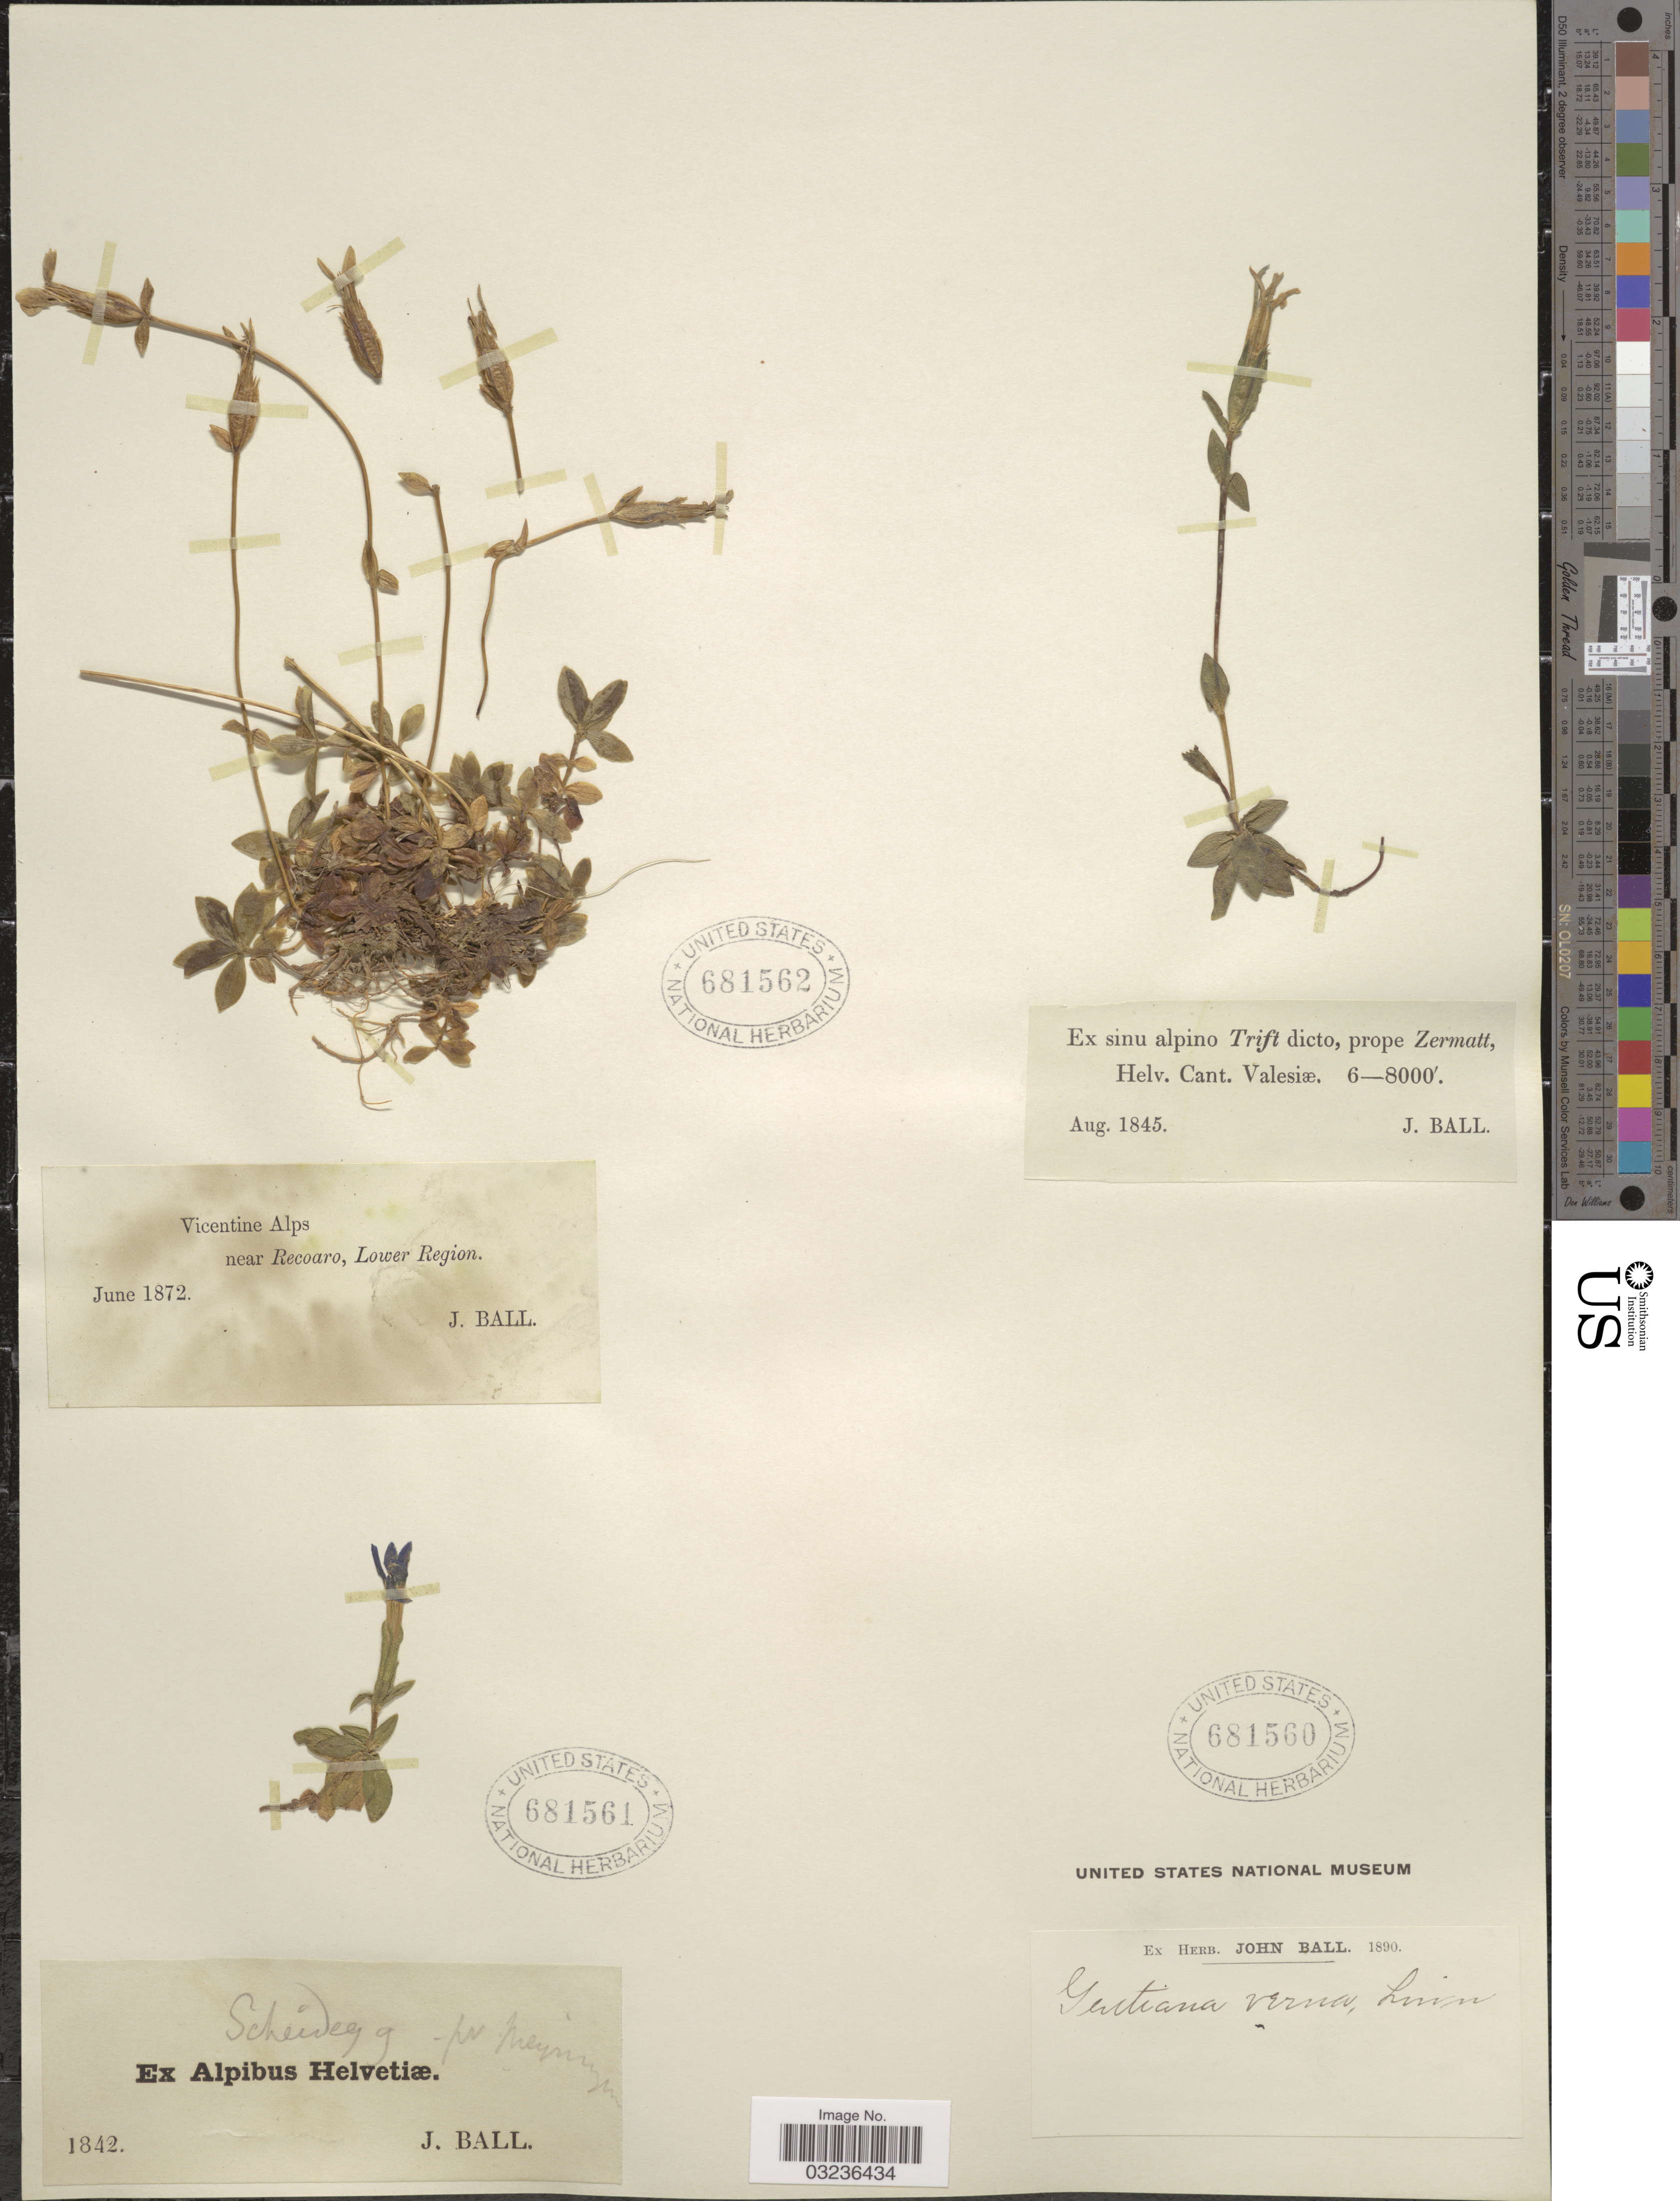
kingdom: Plantae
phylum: Tracheophyta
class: Magnoliopsida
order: Gentianales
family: Gentianaceae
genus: Gentiana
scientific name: Gentiana verna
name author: L.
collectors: J. Ball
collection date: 1842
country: Switzerland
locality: Scheideg 9 - pr. [illegible text]. Ex Alpibus Helvetiæ.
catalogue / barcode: US 681561-2